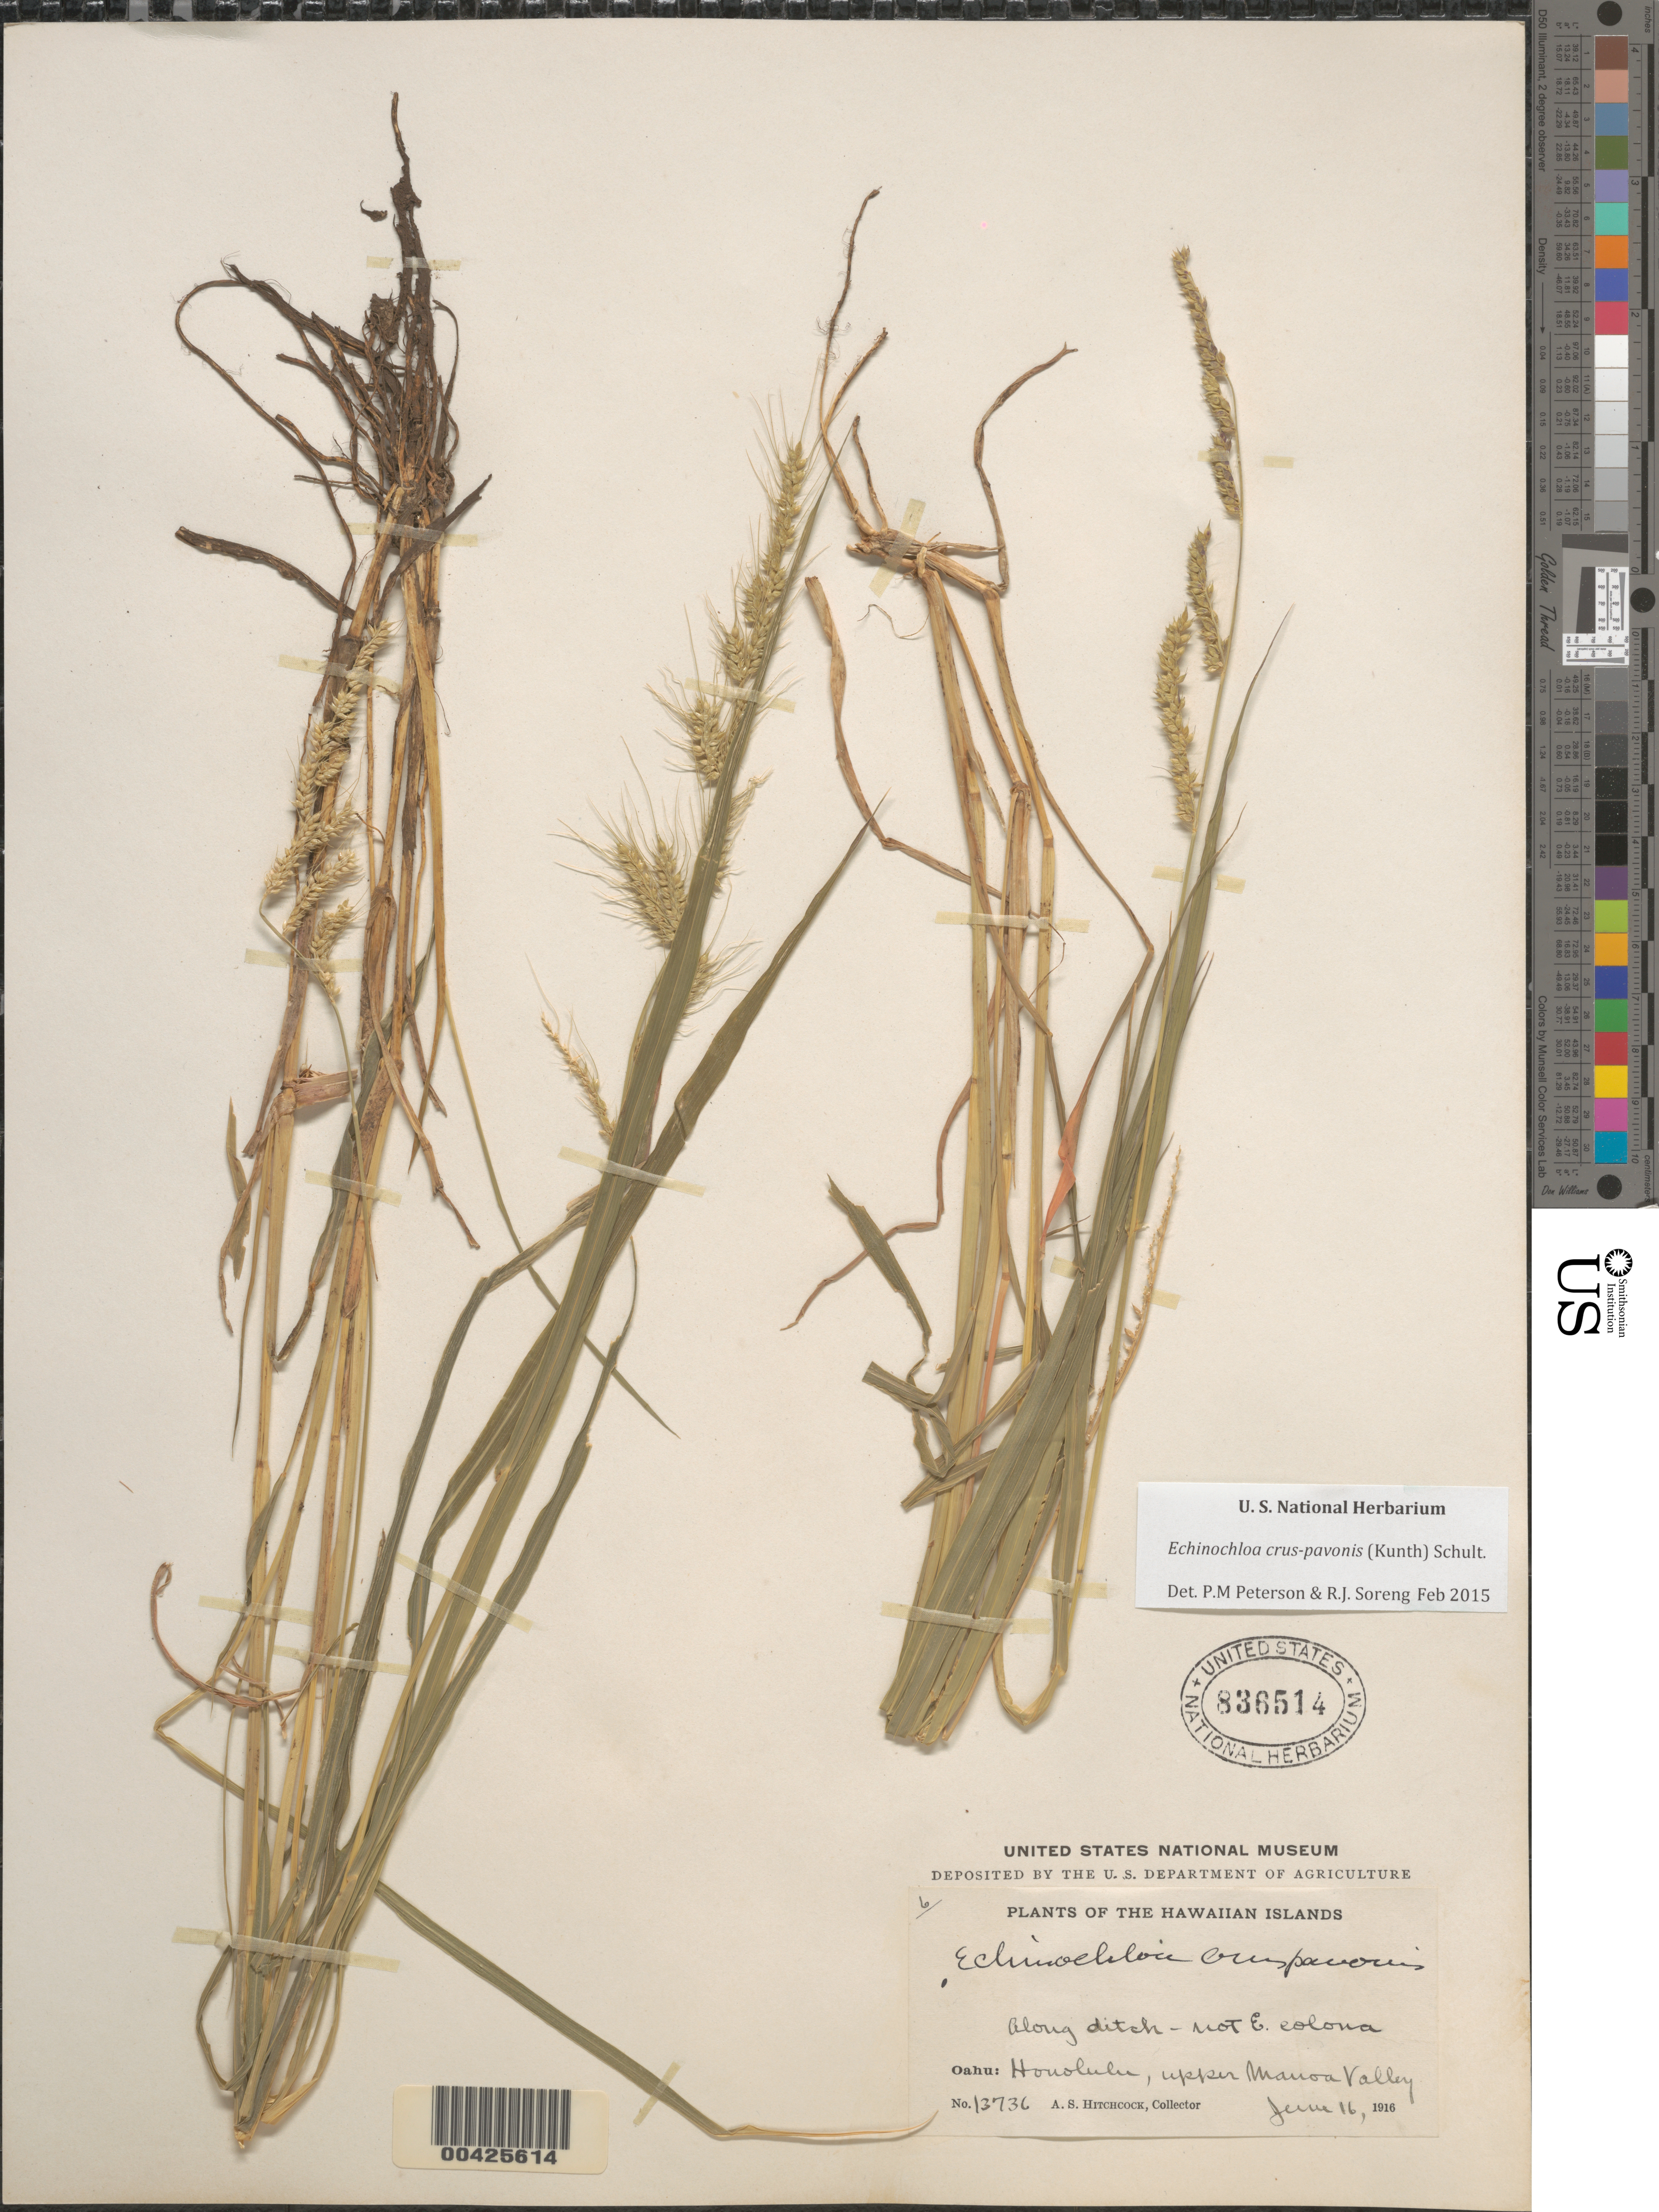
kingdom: Plantae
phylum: Tracheophyta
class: Liliopsida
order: Poales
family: Poaceae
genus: Echinochloa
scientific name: Echinochloa crus-galli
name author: (L.) P. Beauv.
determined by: Wagner, W. L., (BOT), Smithsonian Institution - National Museum of Natural History (UNITED STATES)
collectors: A. S. Hitchcock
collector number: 13736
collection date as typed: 16 Jun 1916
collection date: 1916-06-16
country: United States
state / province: Hawaii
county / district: Honolulu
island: Oahu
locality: Honolulu, upper Manoa Valley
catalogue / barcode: US 836514